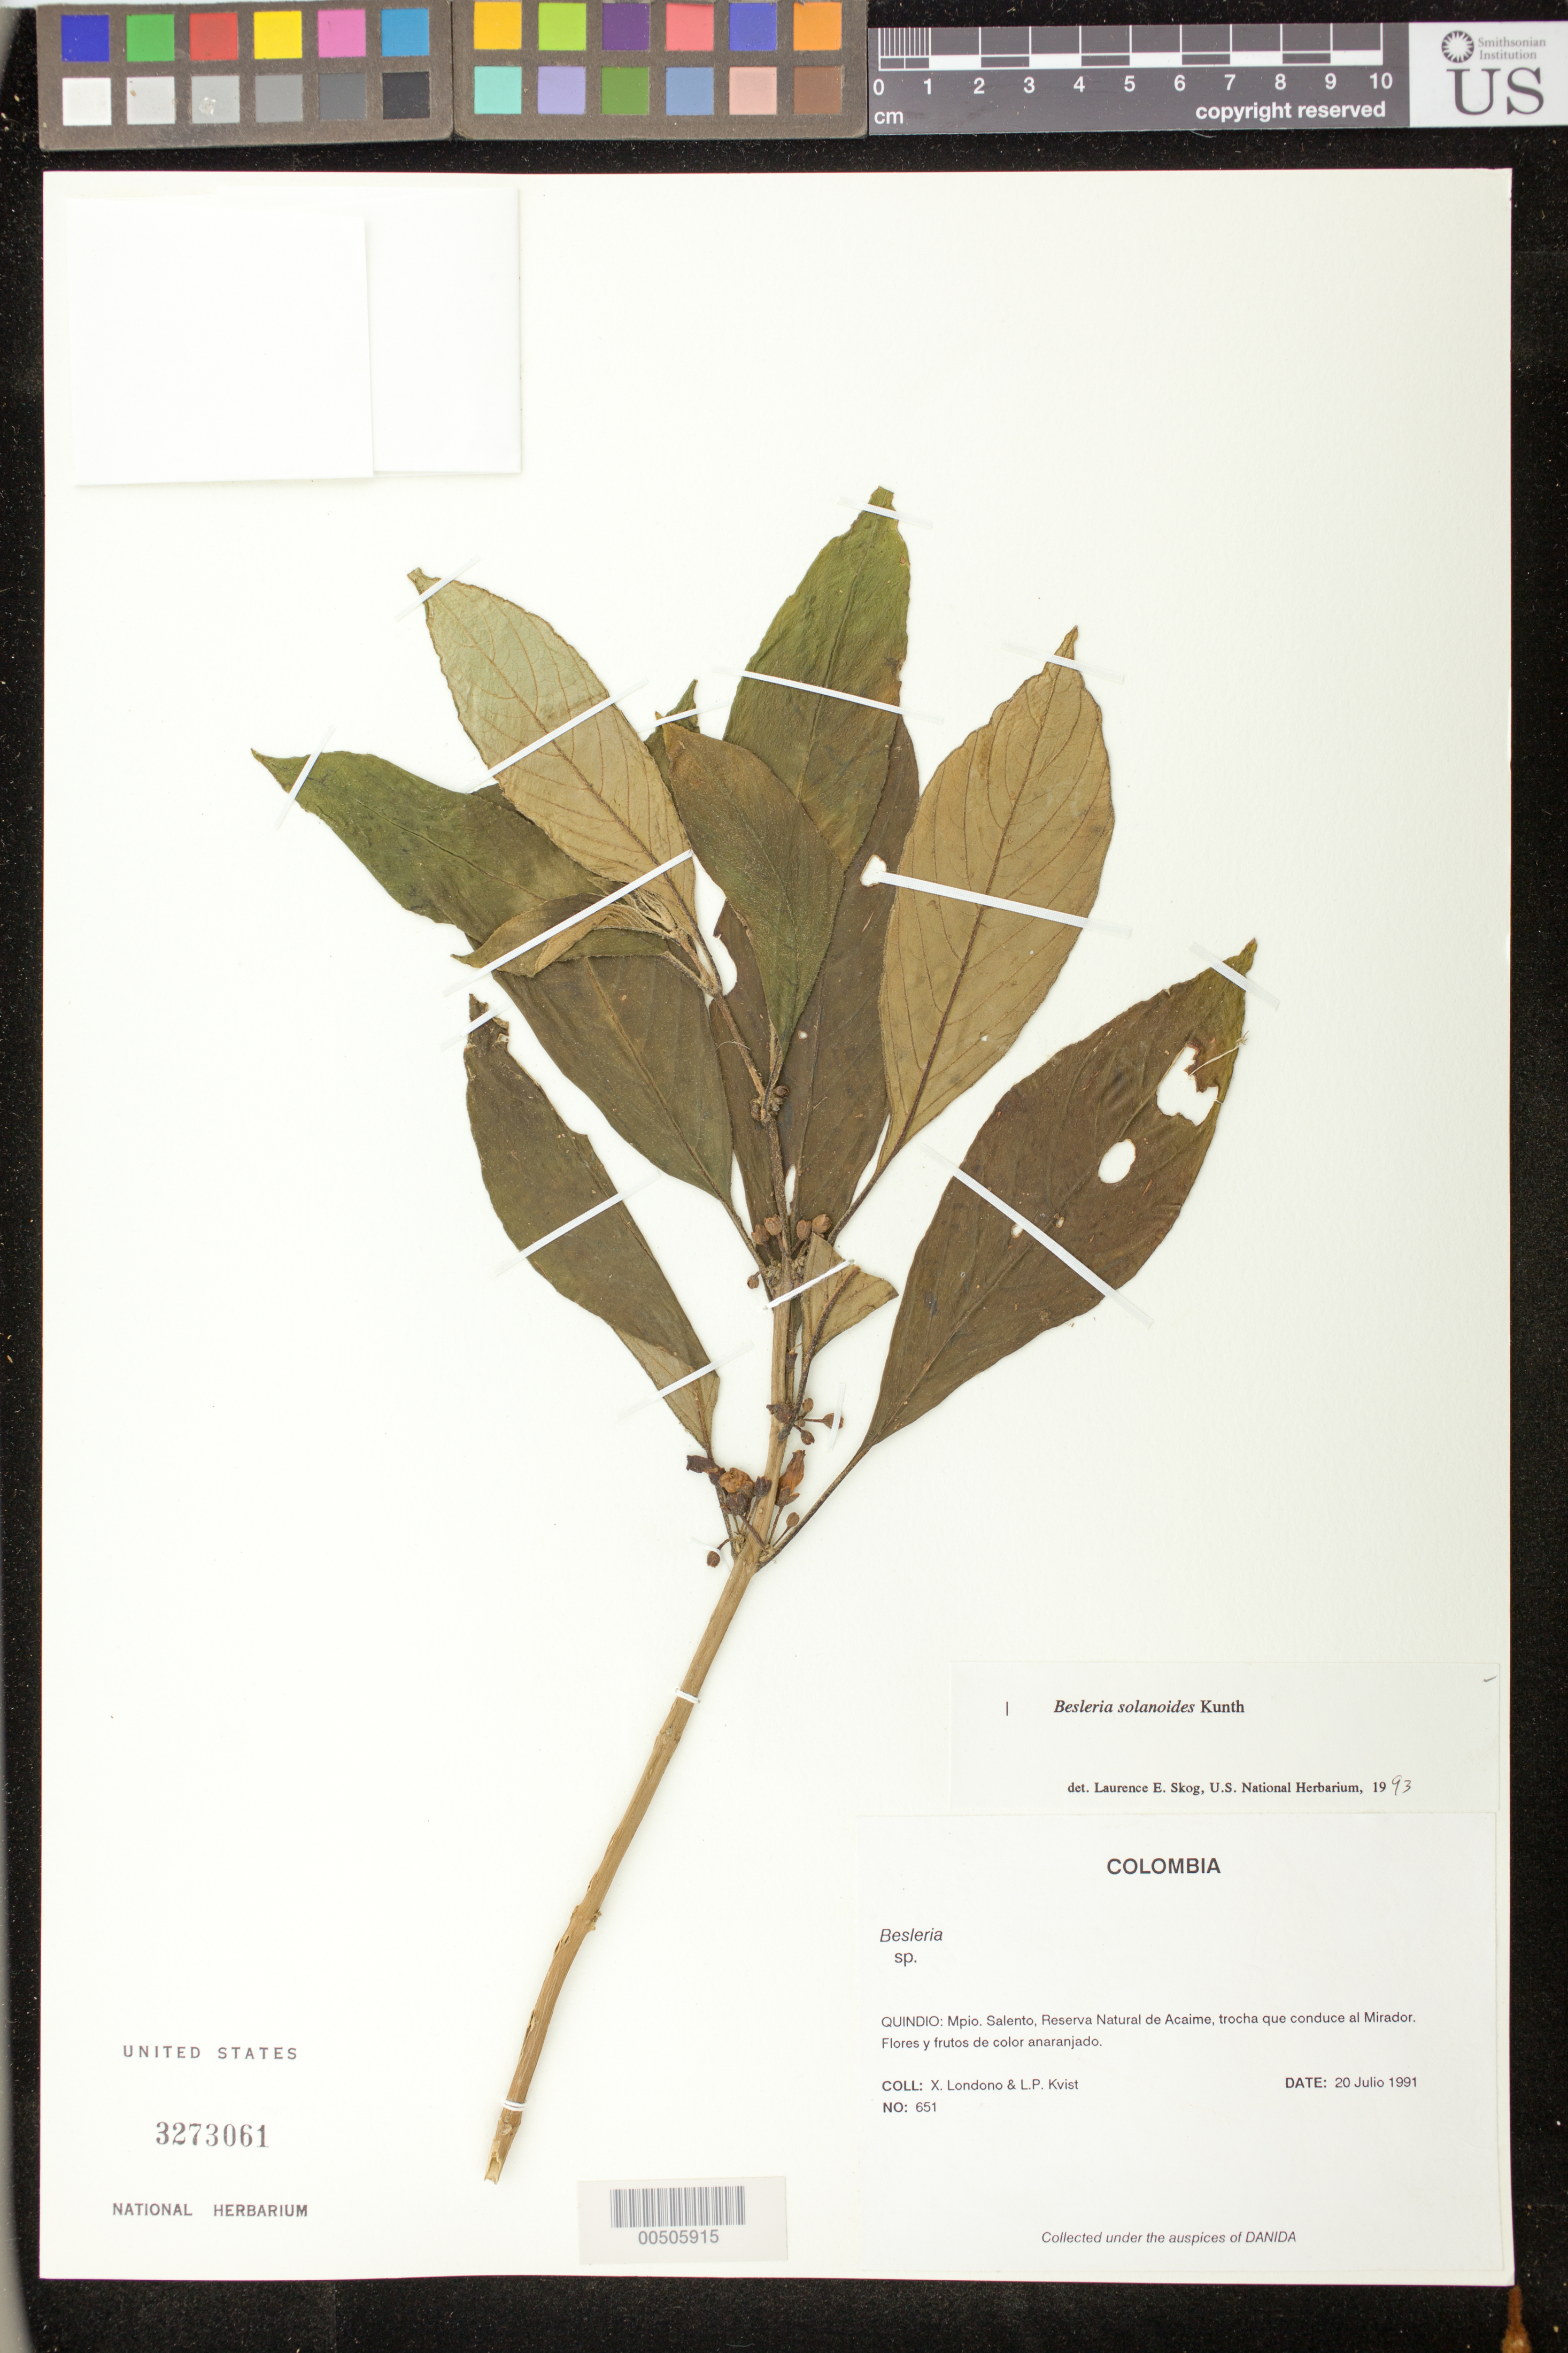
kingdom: Plantae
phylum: Tracheophyta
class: Magnoliopsida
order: Lamiales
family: Gesneriaceae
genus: Besleria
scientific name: Besleria solanoides var. solanoides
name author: Kunth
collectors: X. Londoño & L. P. Kvist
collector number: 651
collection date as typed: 20 Jul 1991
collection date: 1991-07-20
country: Colombia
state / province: Quindío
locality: Salento, Acaime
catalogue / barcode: US 3273061